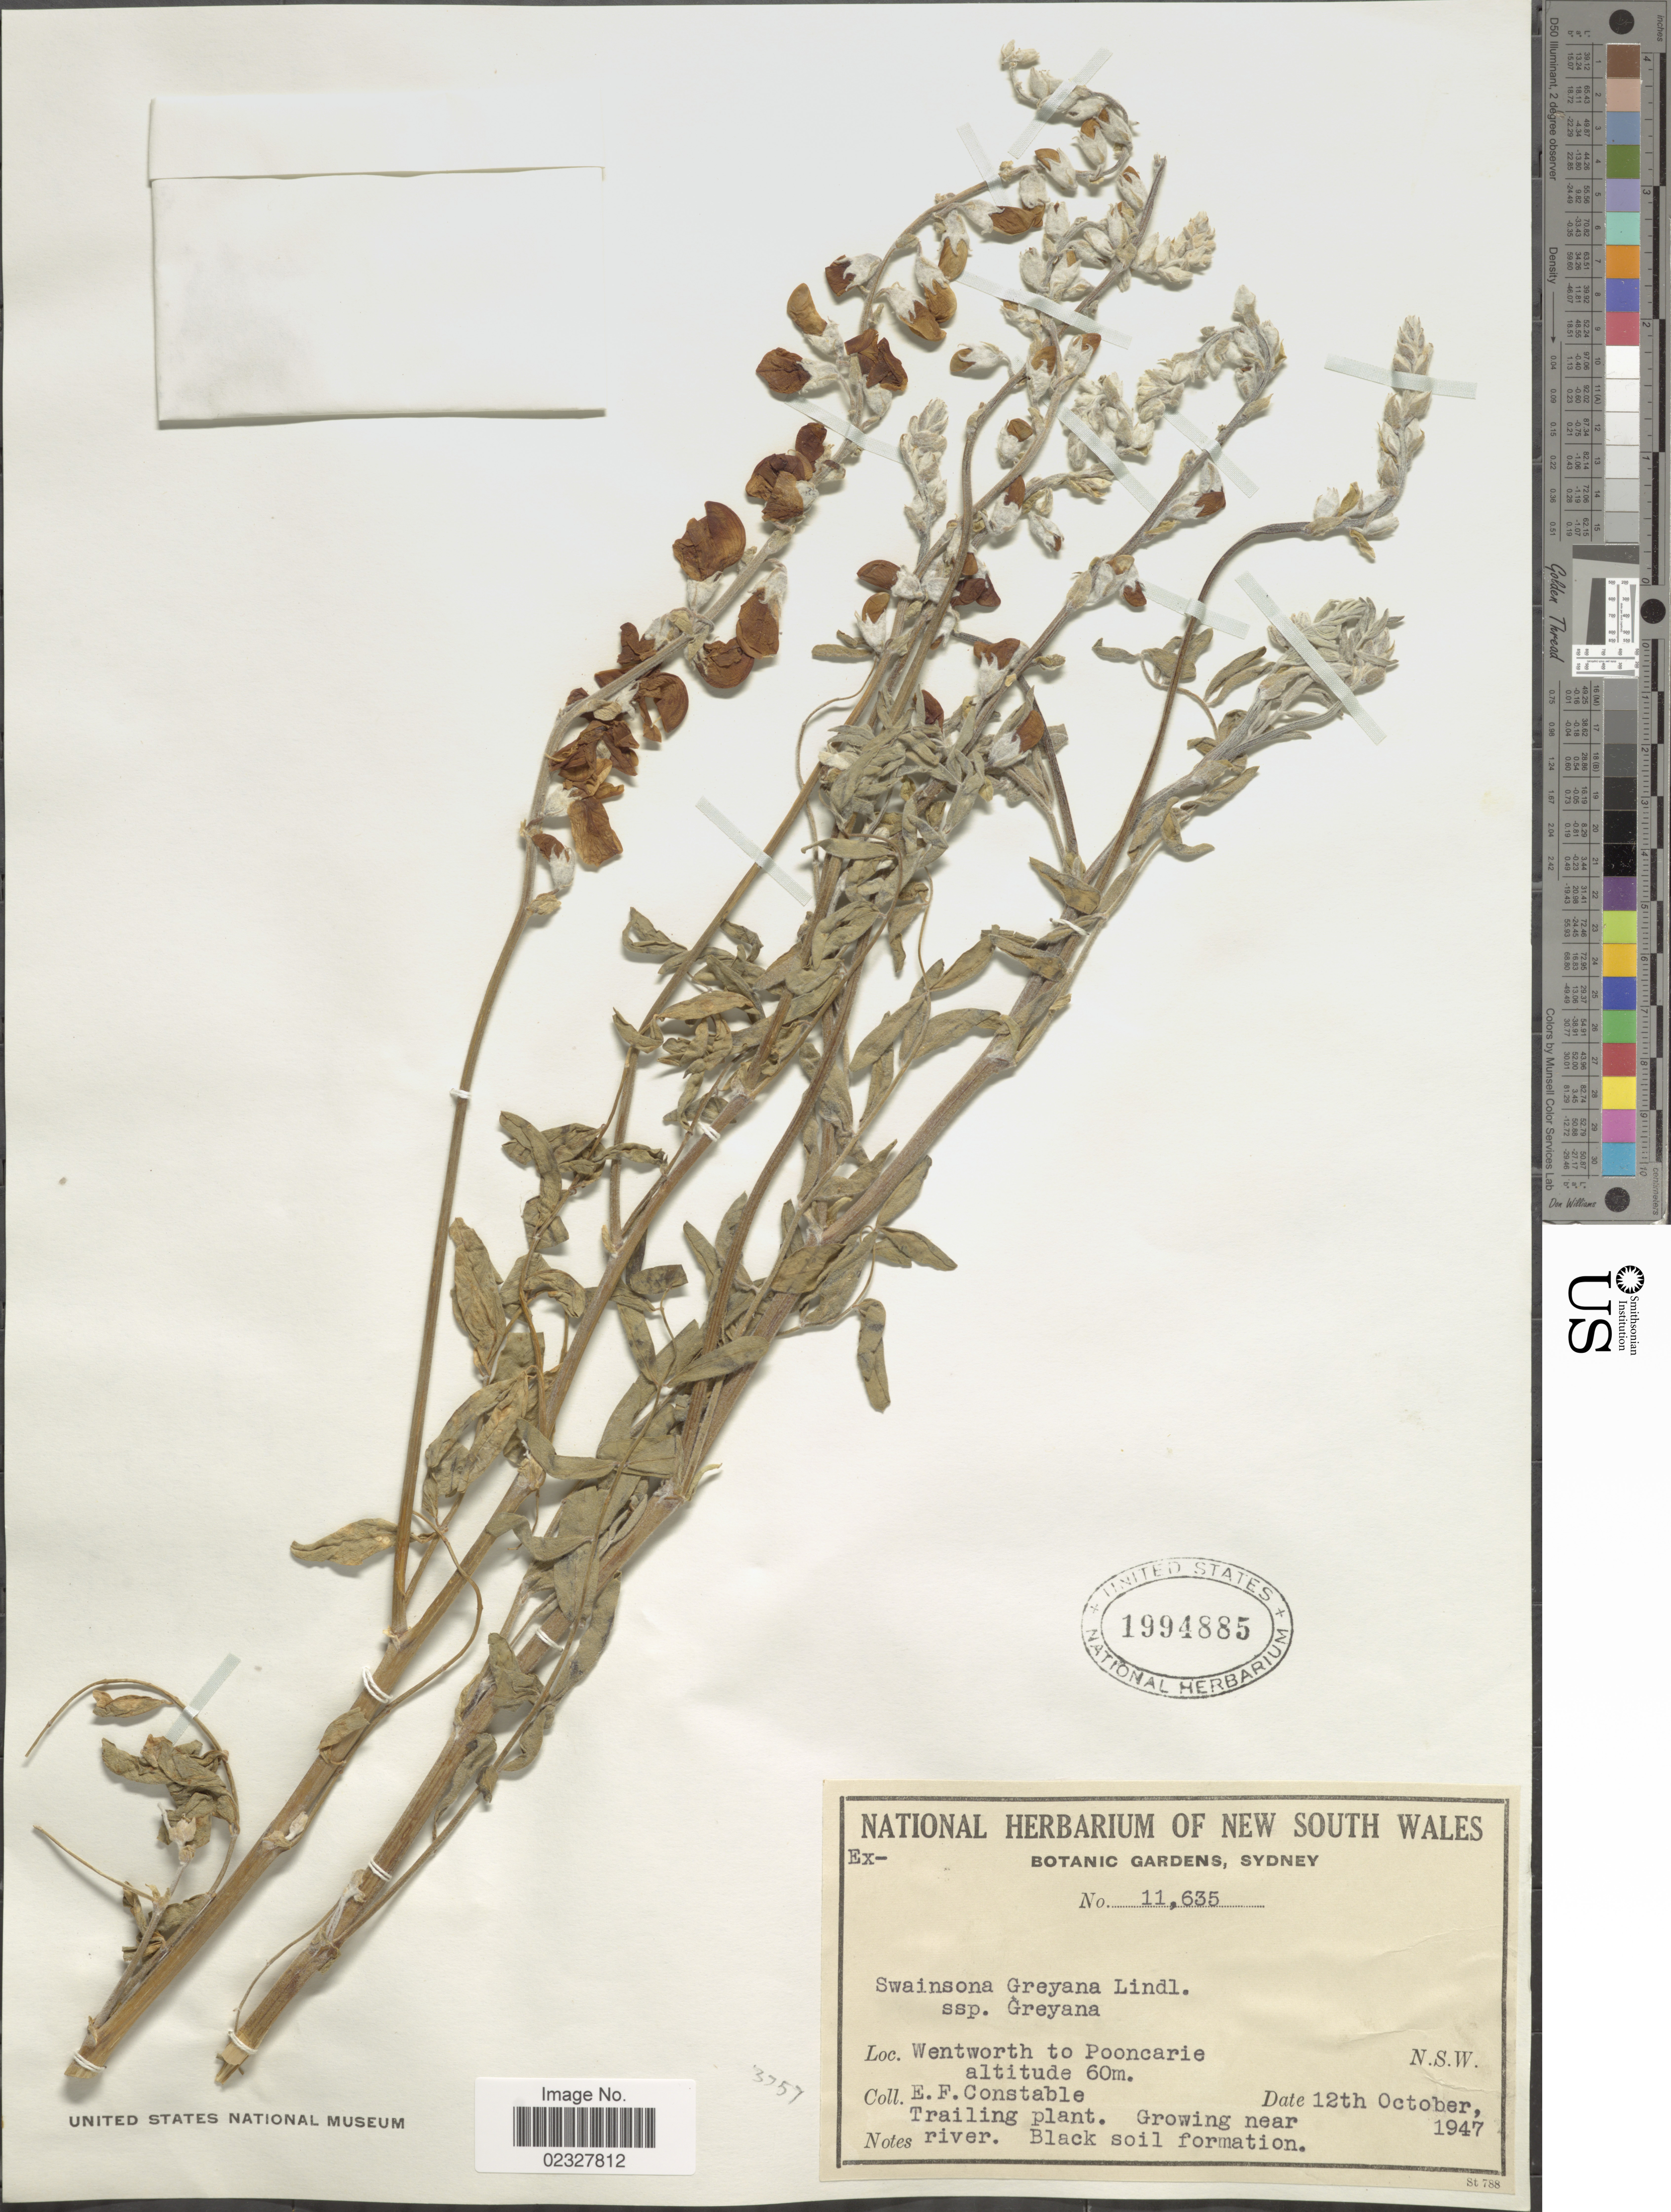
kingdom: Plantae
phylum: Tracheophyta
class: Magnoliopsida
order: Fabales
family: Fabaceae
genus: Swainsona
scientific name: Swainsona greyana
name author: Lindl.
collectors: E. F. Constable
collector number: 11635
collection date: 1947-10-12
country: Australia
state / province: New South Wales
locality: Wentworth to Pooncarie, N.S.W.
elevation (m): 60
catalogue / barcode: US 1994885